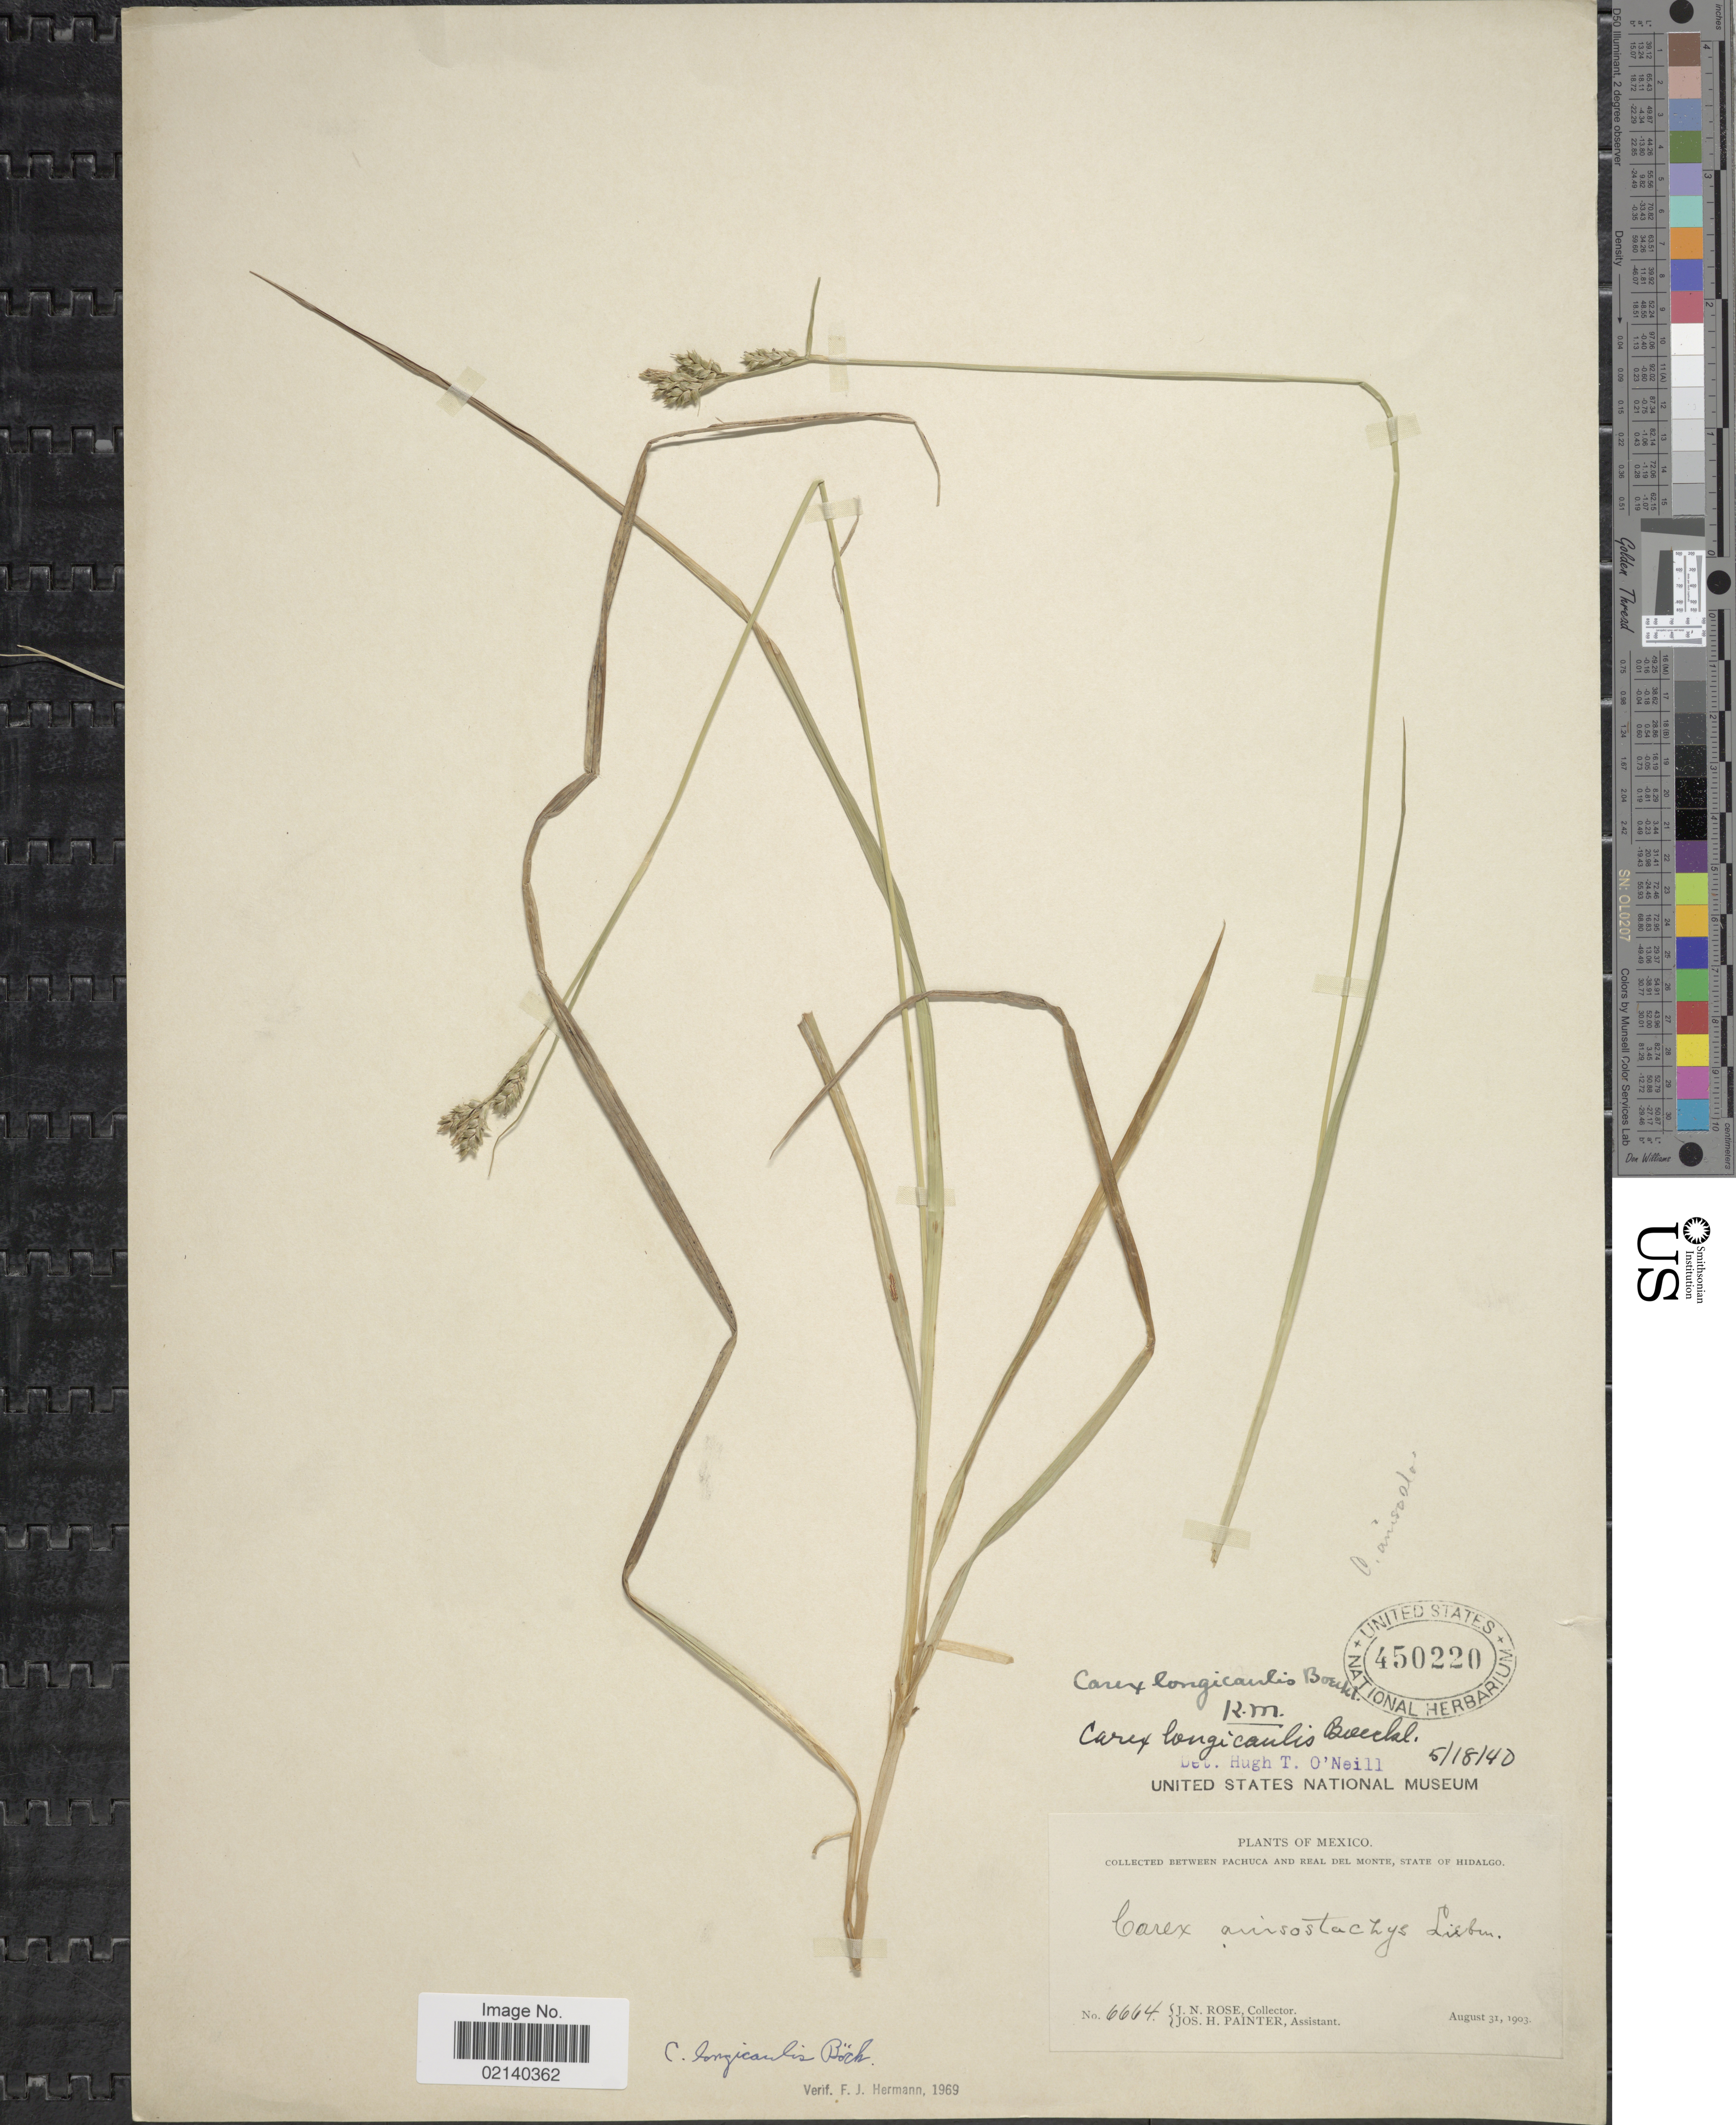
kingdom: Plantae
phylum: Tracheophyta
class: Liliopsida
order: Poales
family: Cyperaceae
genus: Carex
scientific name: Carex longicaulis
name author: Boeckeler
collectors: J. N. Rose & J. H. Painter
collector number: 6664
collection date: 1903-08-31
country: Mexico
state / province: Hidalgo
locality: Between Pachuca and Real del Monte.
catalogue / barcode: US 450220